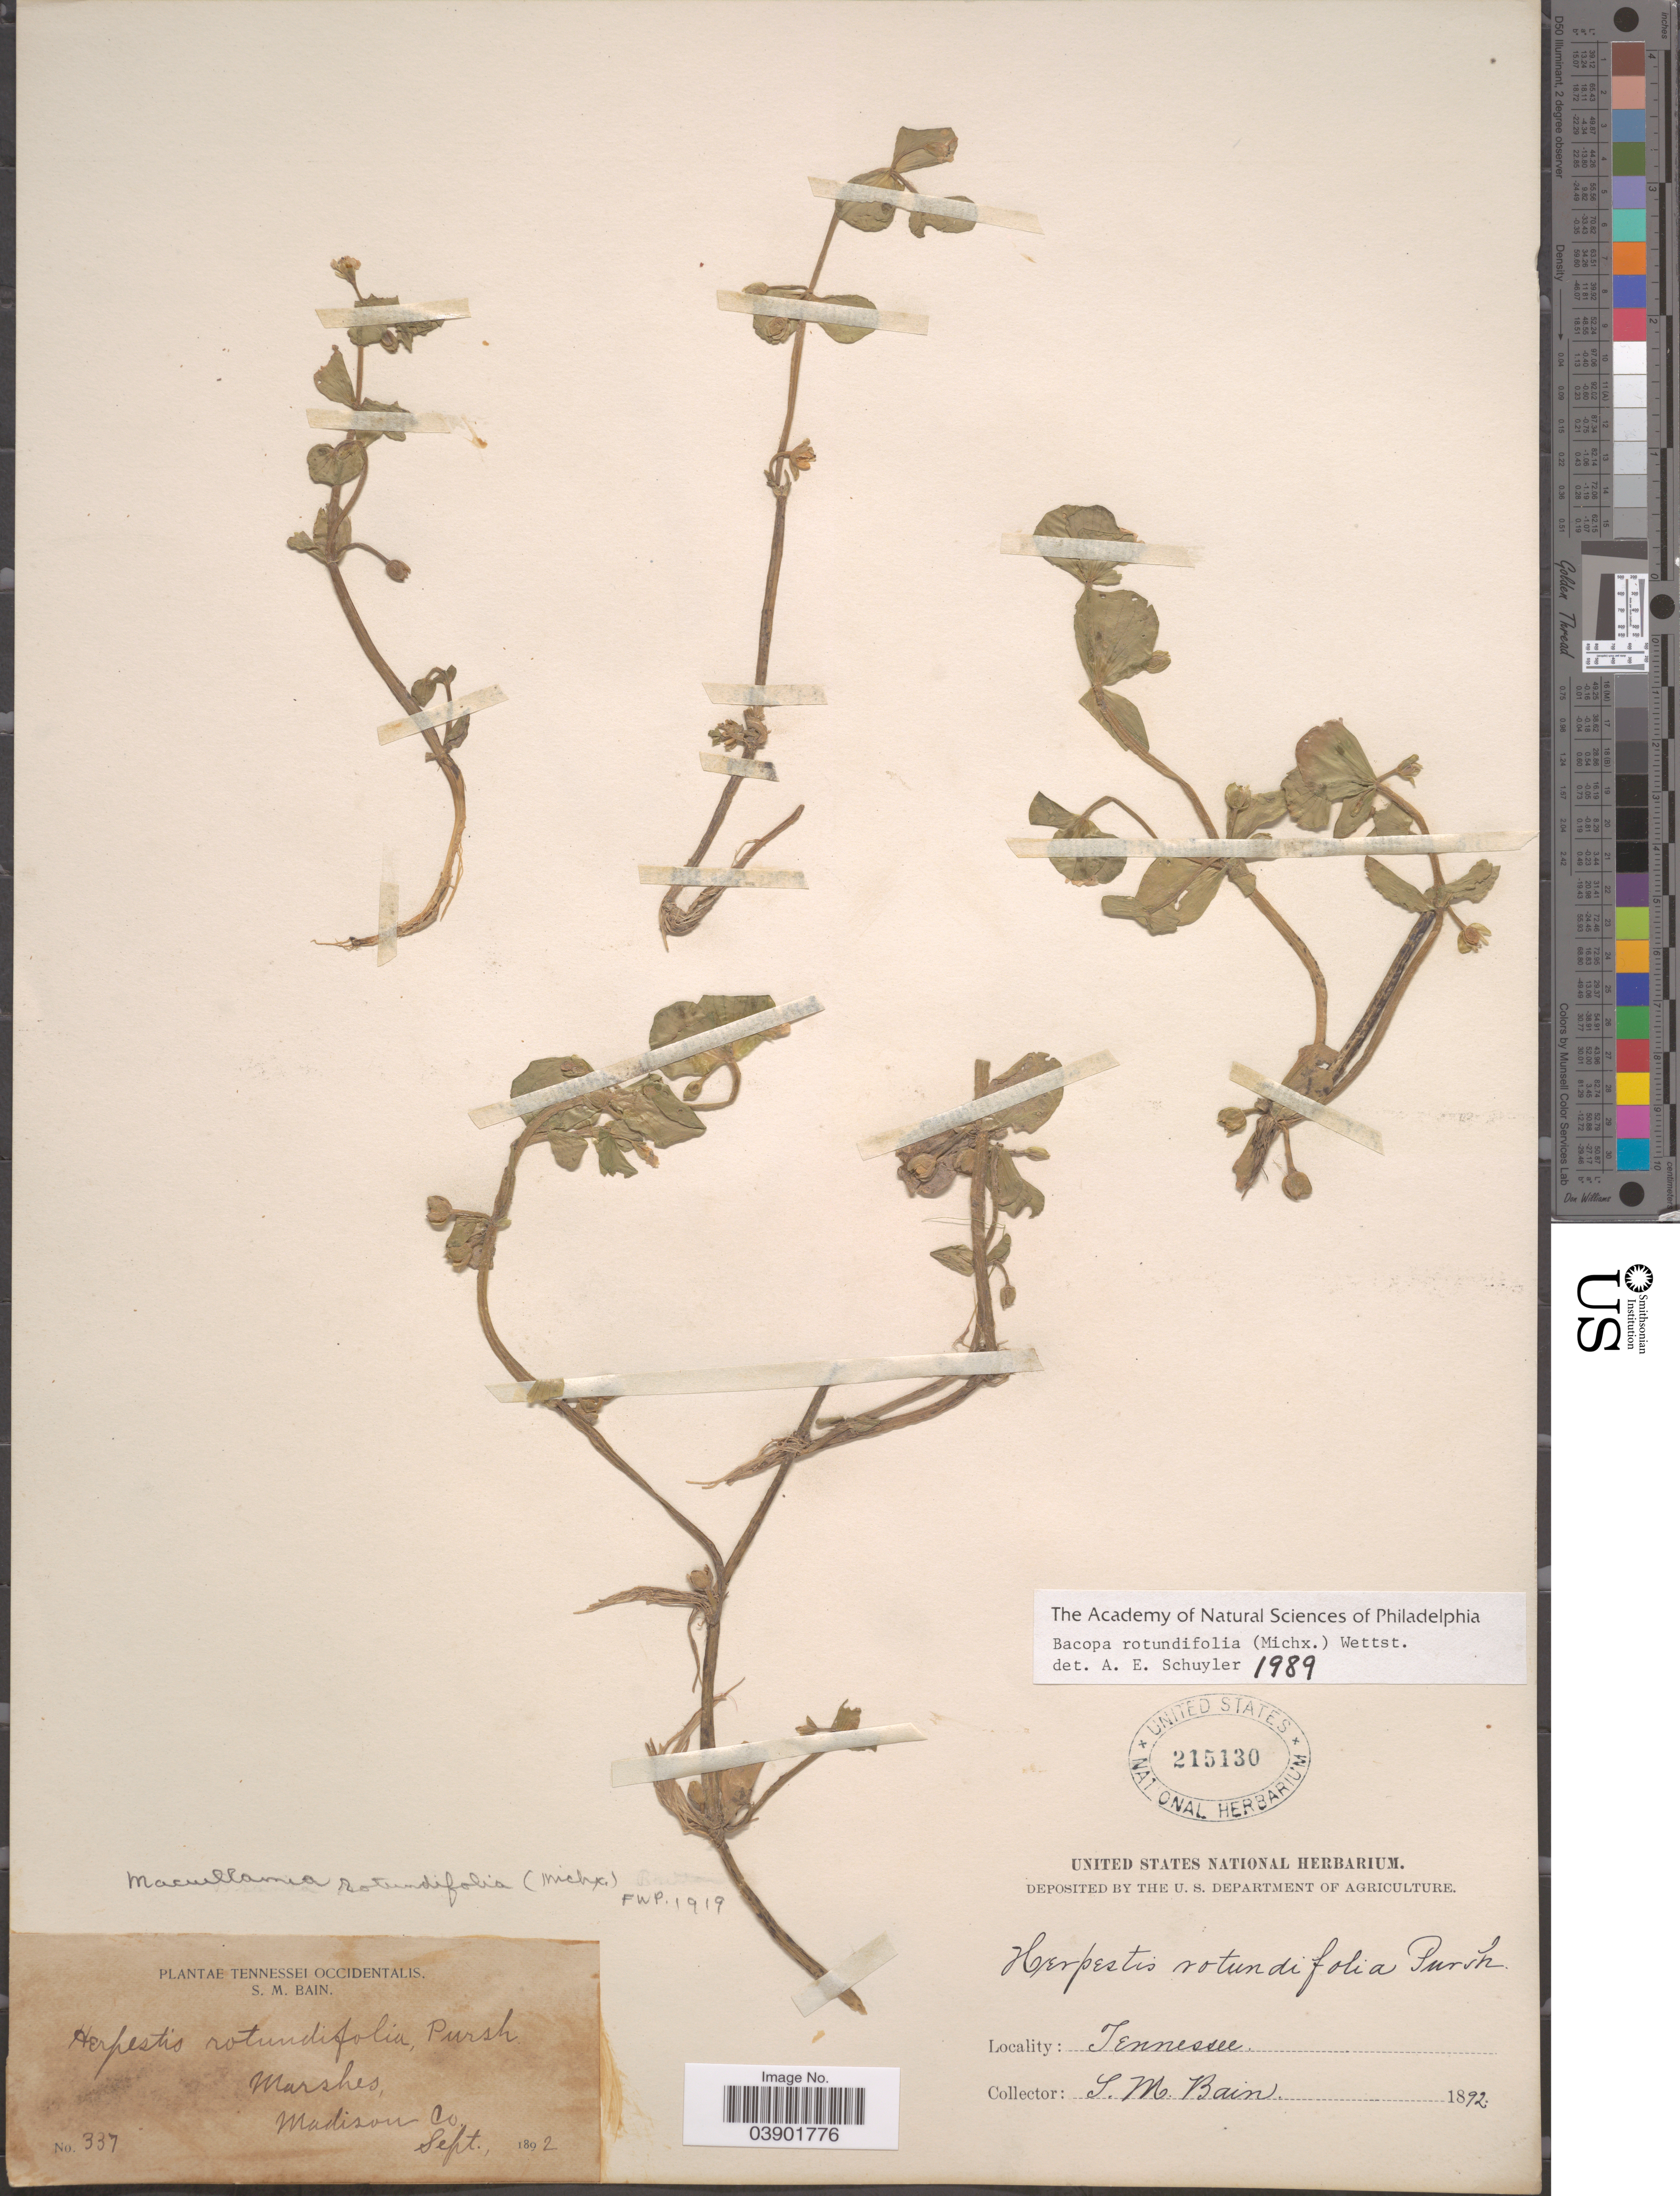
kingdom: Plantae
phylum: Tracheophyta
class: Magnoliopsida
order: Lamiales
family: Plantaginaceae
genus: Bacopa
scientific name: Bacopa rotundifolia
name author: (Michx.) Wettst.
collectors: S. M. Bain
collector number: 337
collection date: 1892-09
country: United States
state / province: Tennessee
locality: Tennessei Occidentalis. Madison Co.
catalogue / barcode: US 215130